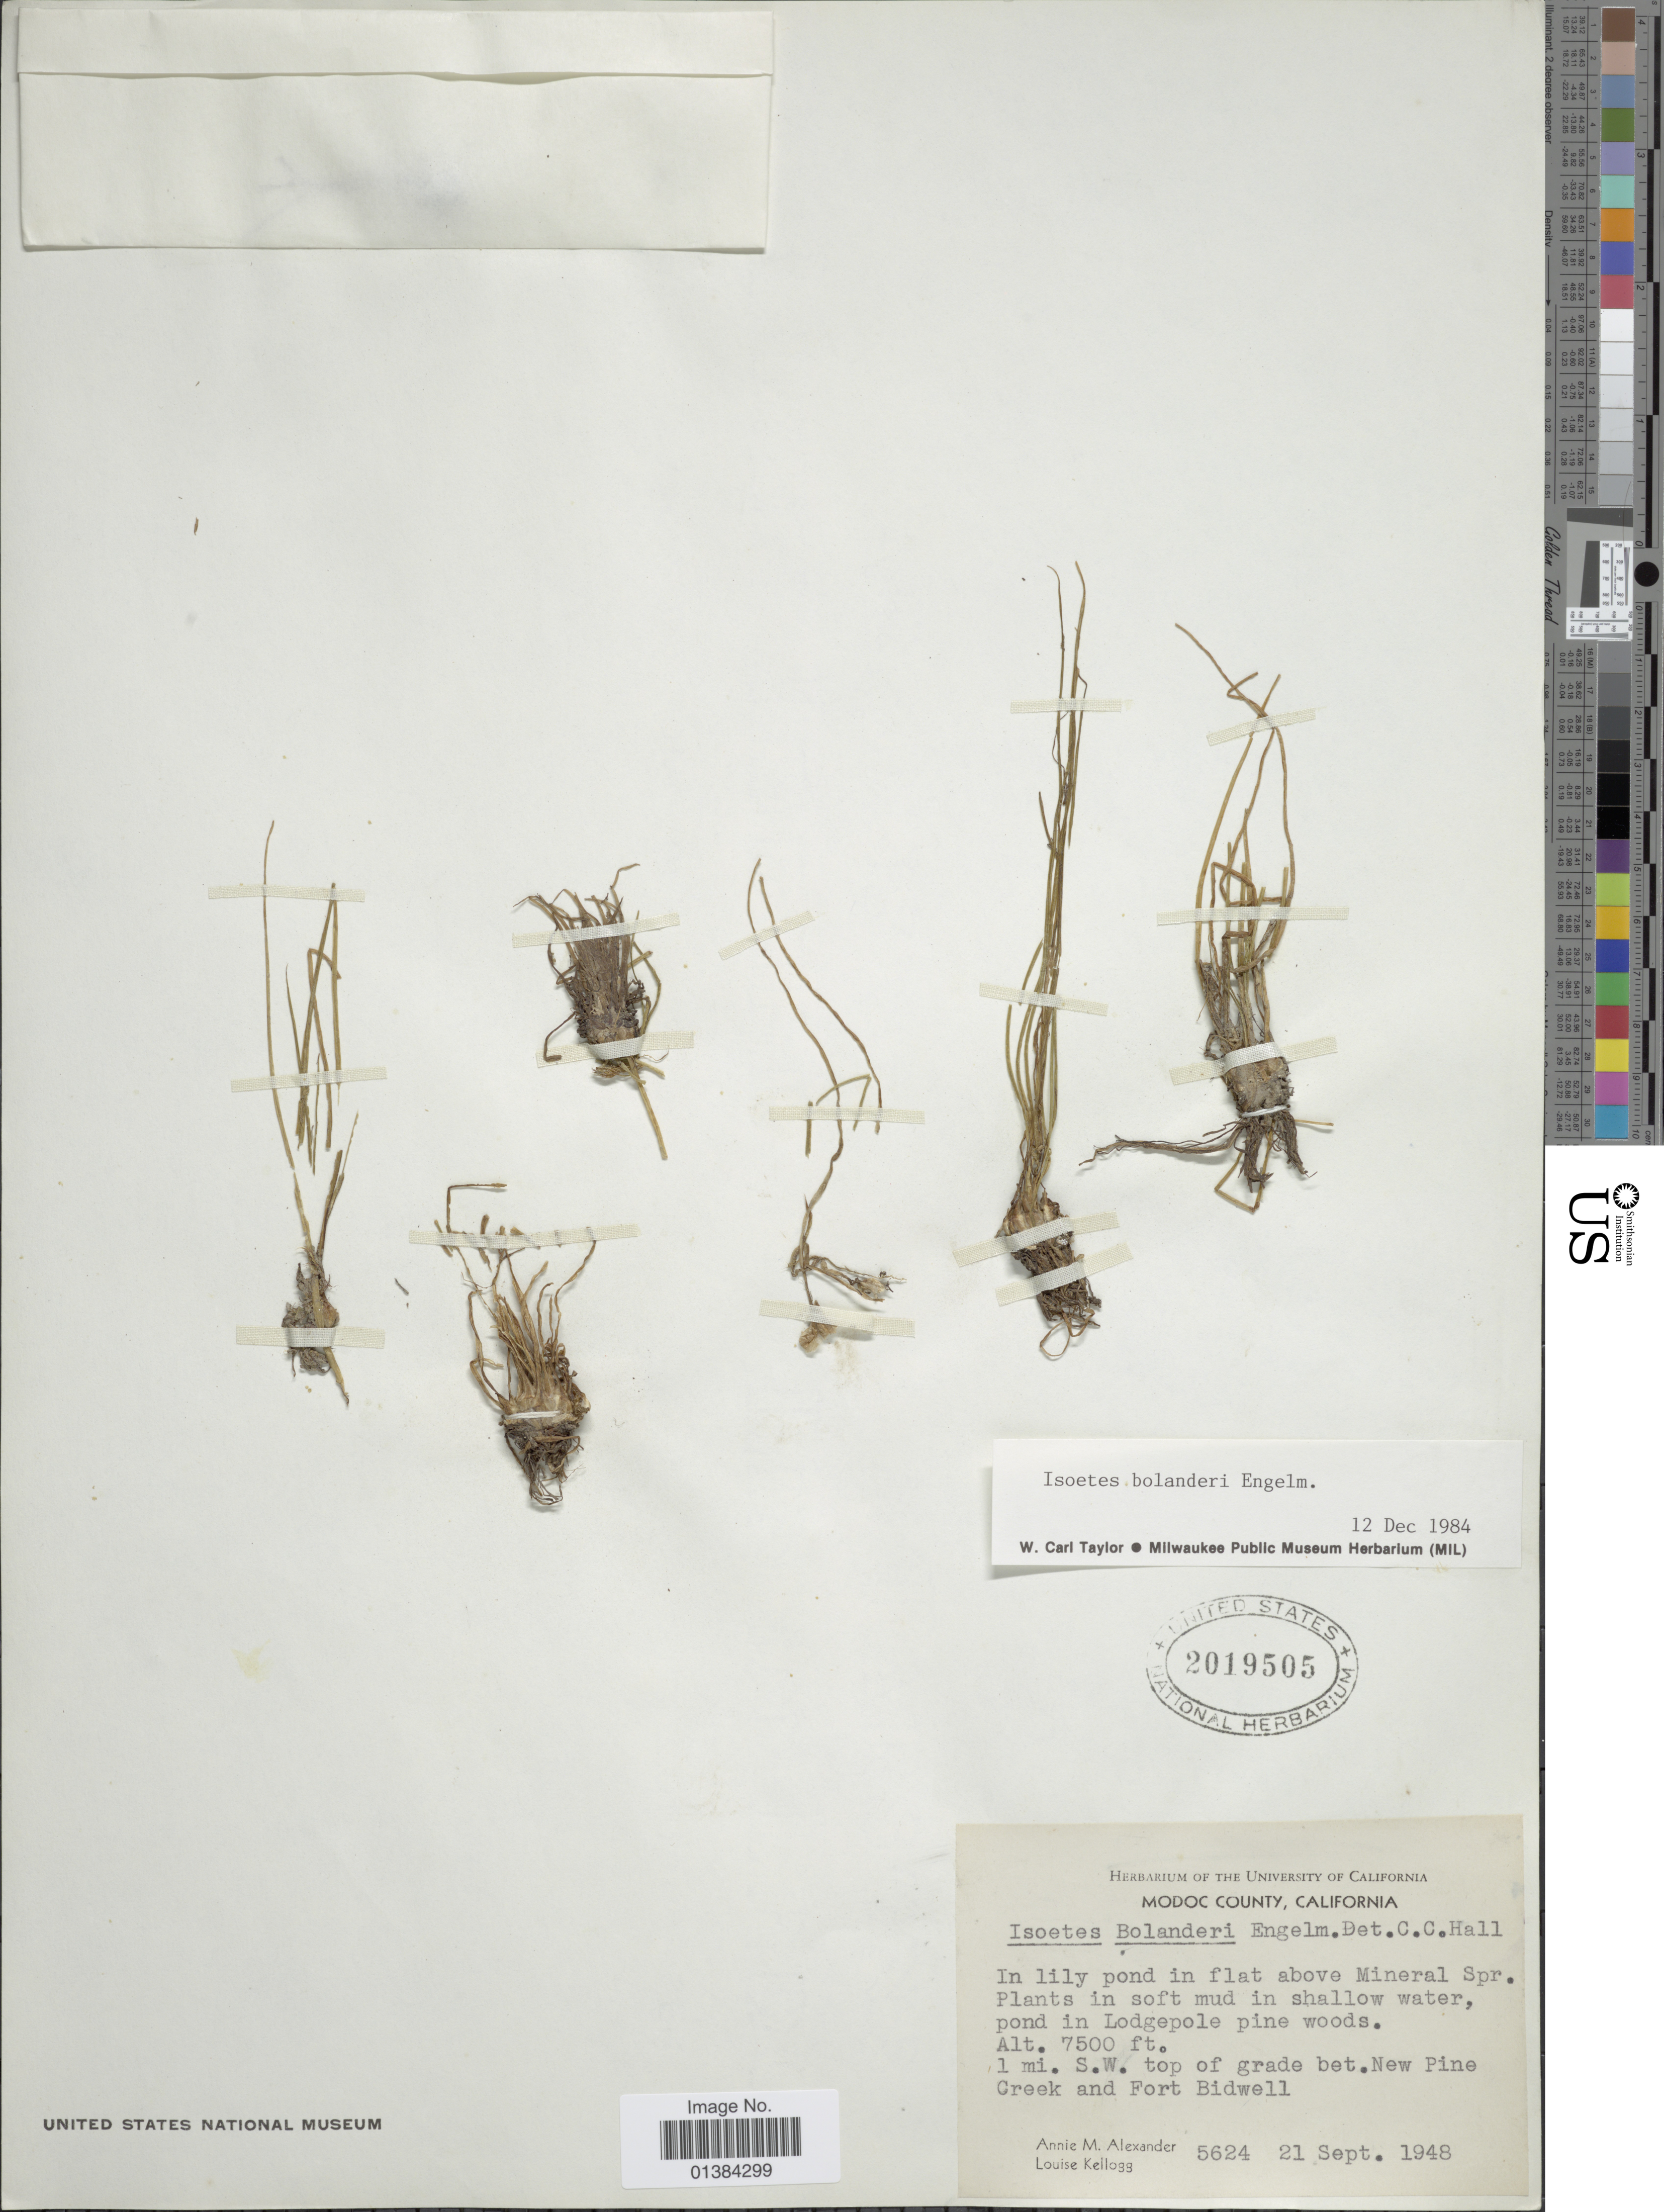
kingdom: Plantae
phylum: Tracheophyta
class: Lycopodiopsida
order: Isoetales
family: Isoetaceae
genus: Isoetes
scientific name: Isoetes bolanderi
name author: Engelm.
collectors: A. M. Alexander & L. Kellogg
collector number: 5624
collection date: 1948-09-21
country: United States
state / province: California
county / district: Modoc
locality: Modoc County. In lily pond in flat above Mineral Spr. 1 mi. S.W. top of grade bet. New Pine Creek and Fort Bidwell.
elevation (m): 2286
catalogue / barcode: US 2019505